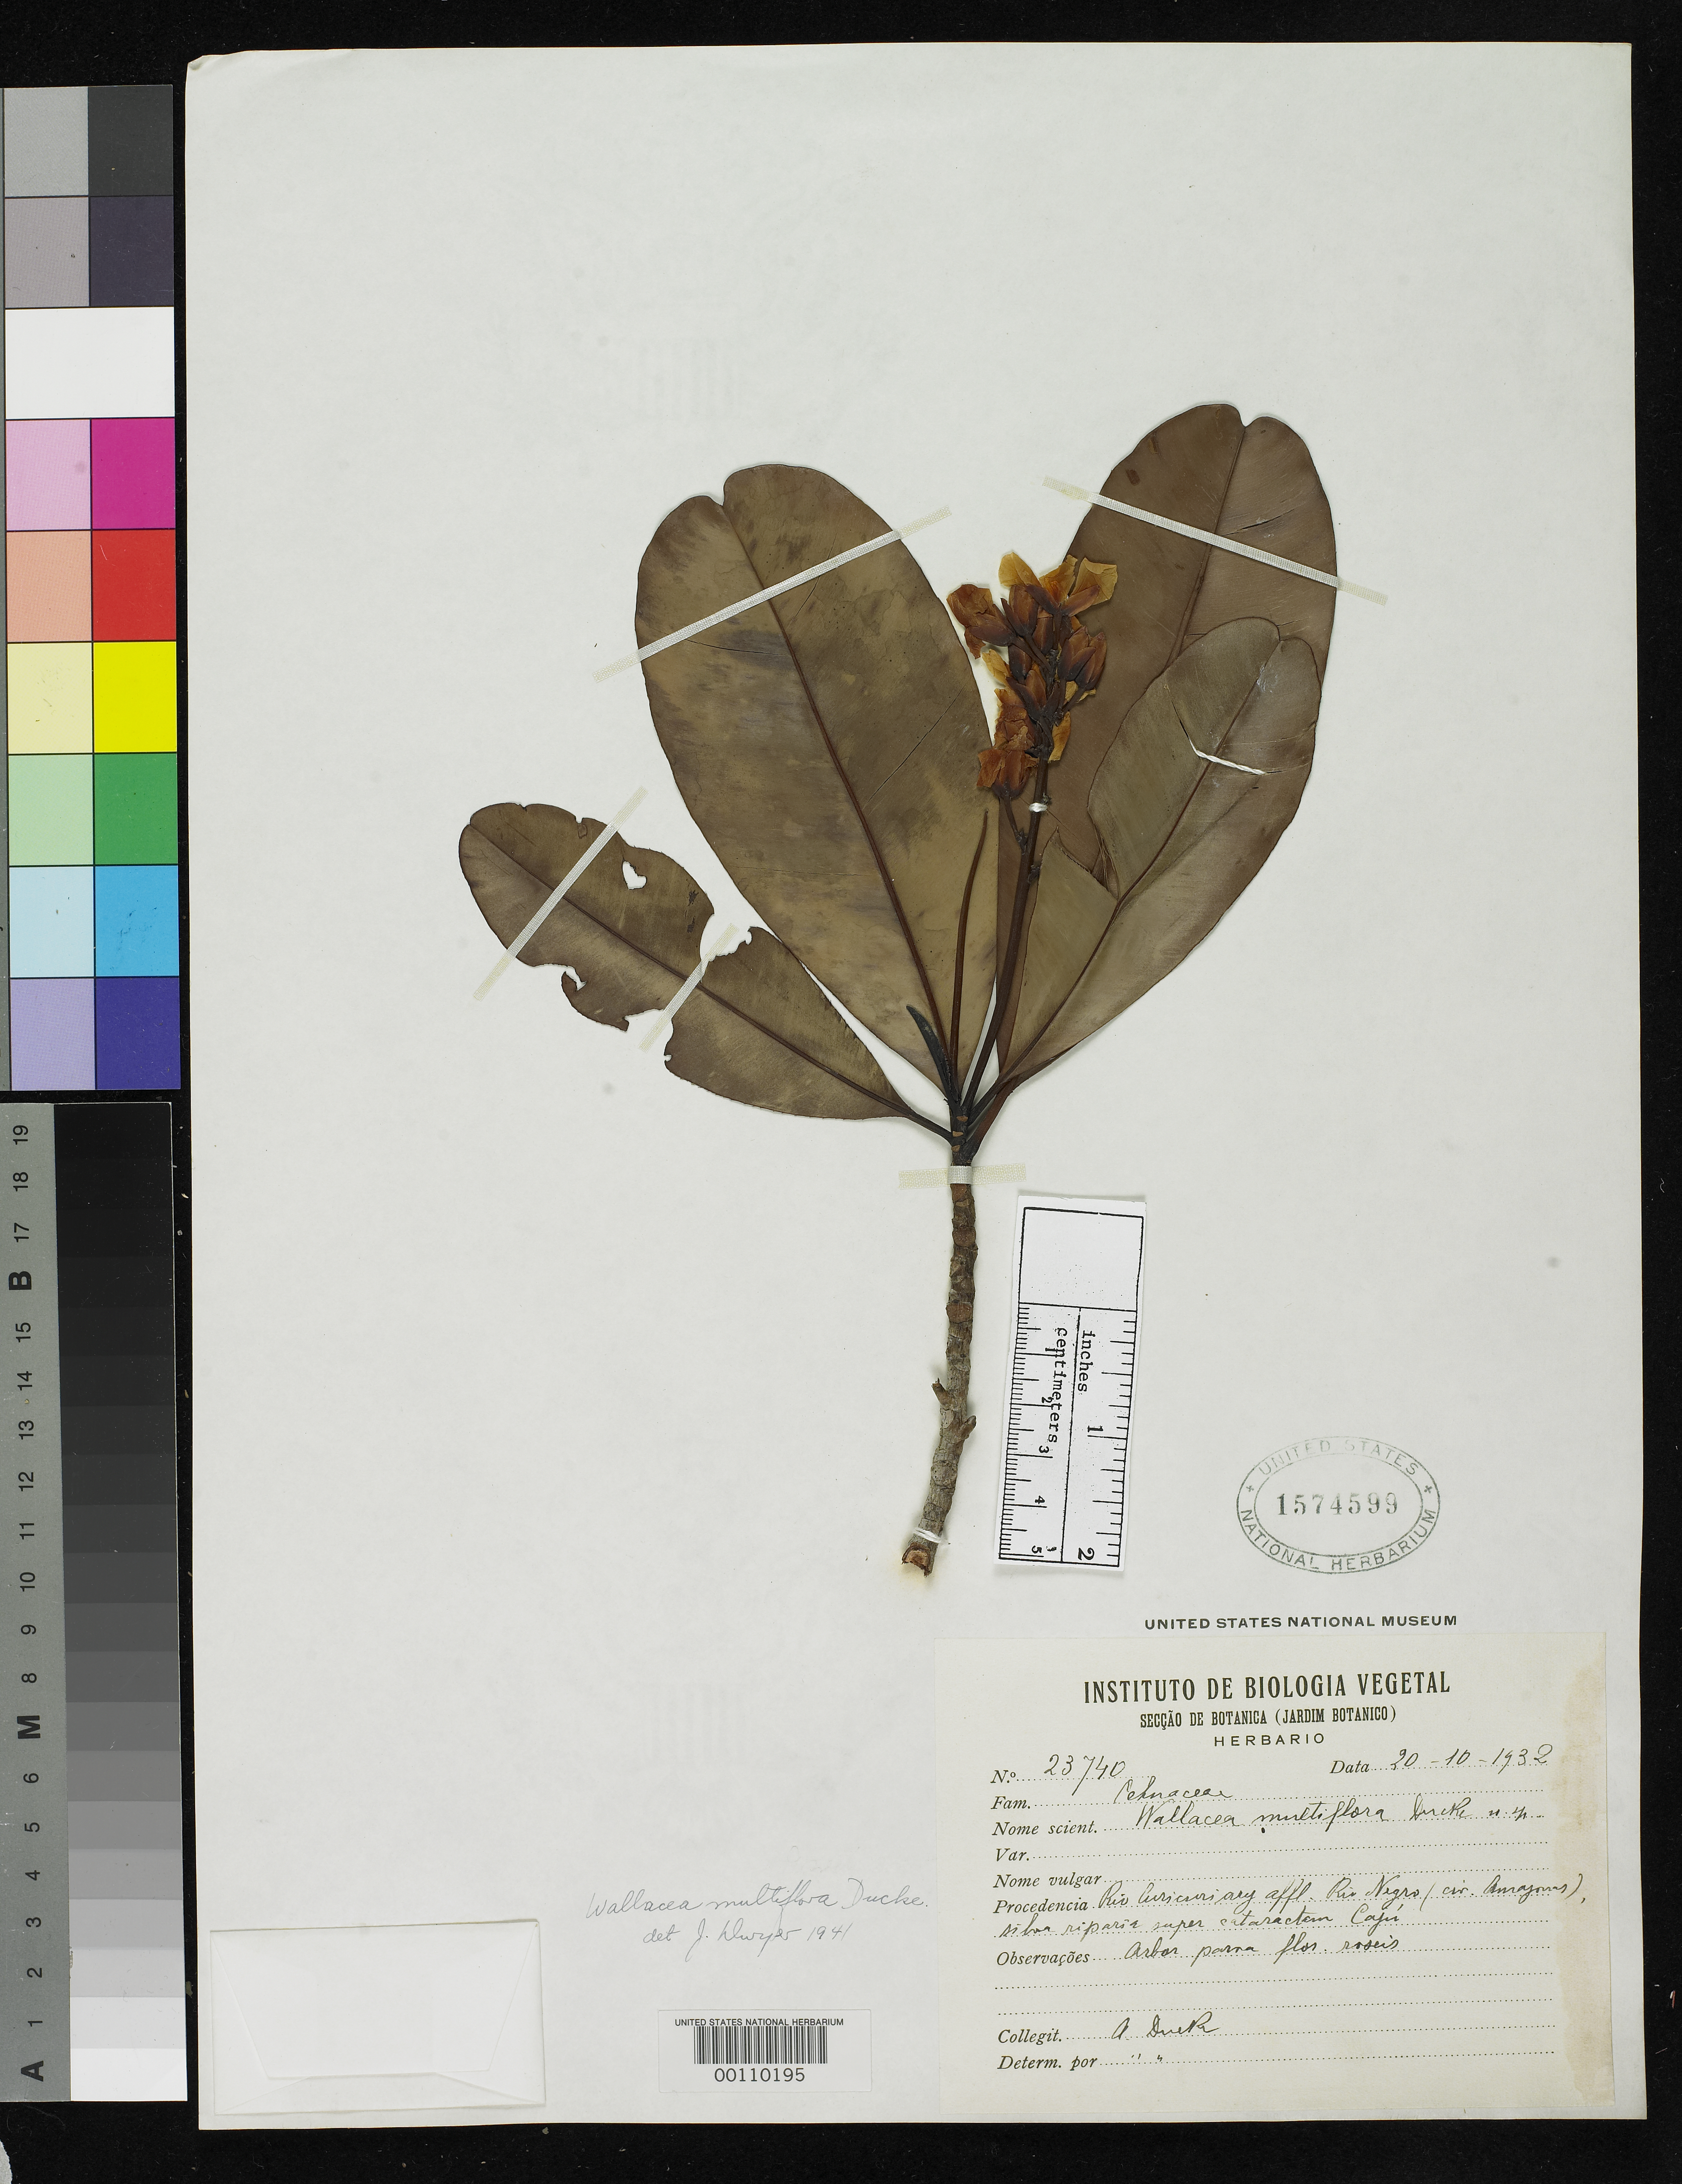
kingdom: Plantae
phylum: Tracheophyta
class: Magnoliopsida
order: Malpighiales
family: Ochnaceae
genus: Wallacea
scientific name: Wallacea multiflora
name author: Ducke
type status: Isotype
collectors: A. Ducke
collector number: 161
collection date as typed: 20 Nov 1932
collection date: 1932-11-20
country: Brazil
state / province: Amazonas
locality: Curicuriary and Cajucitorat, rio Negro.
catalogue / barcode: US 1574599